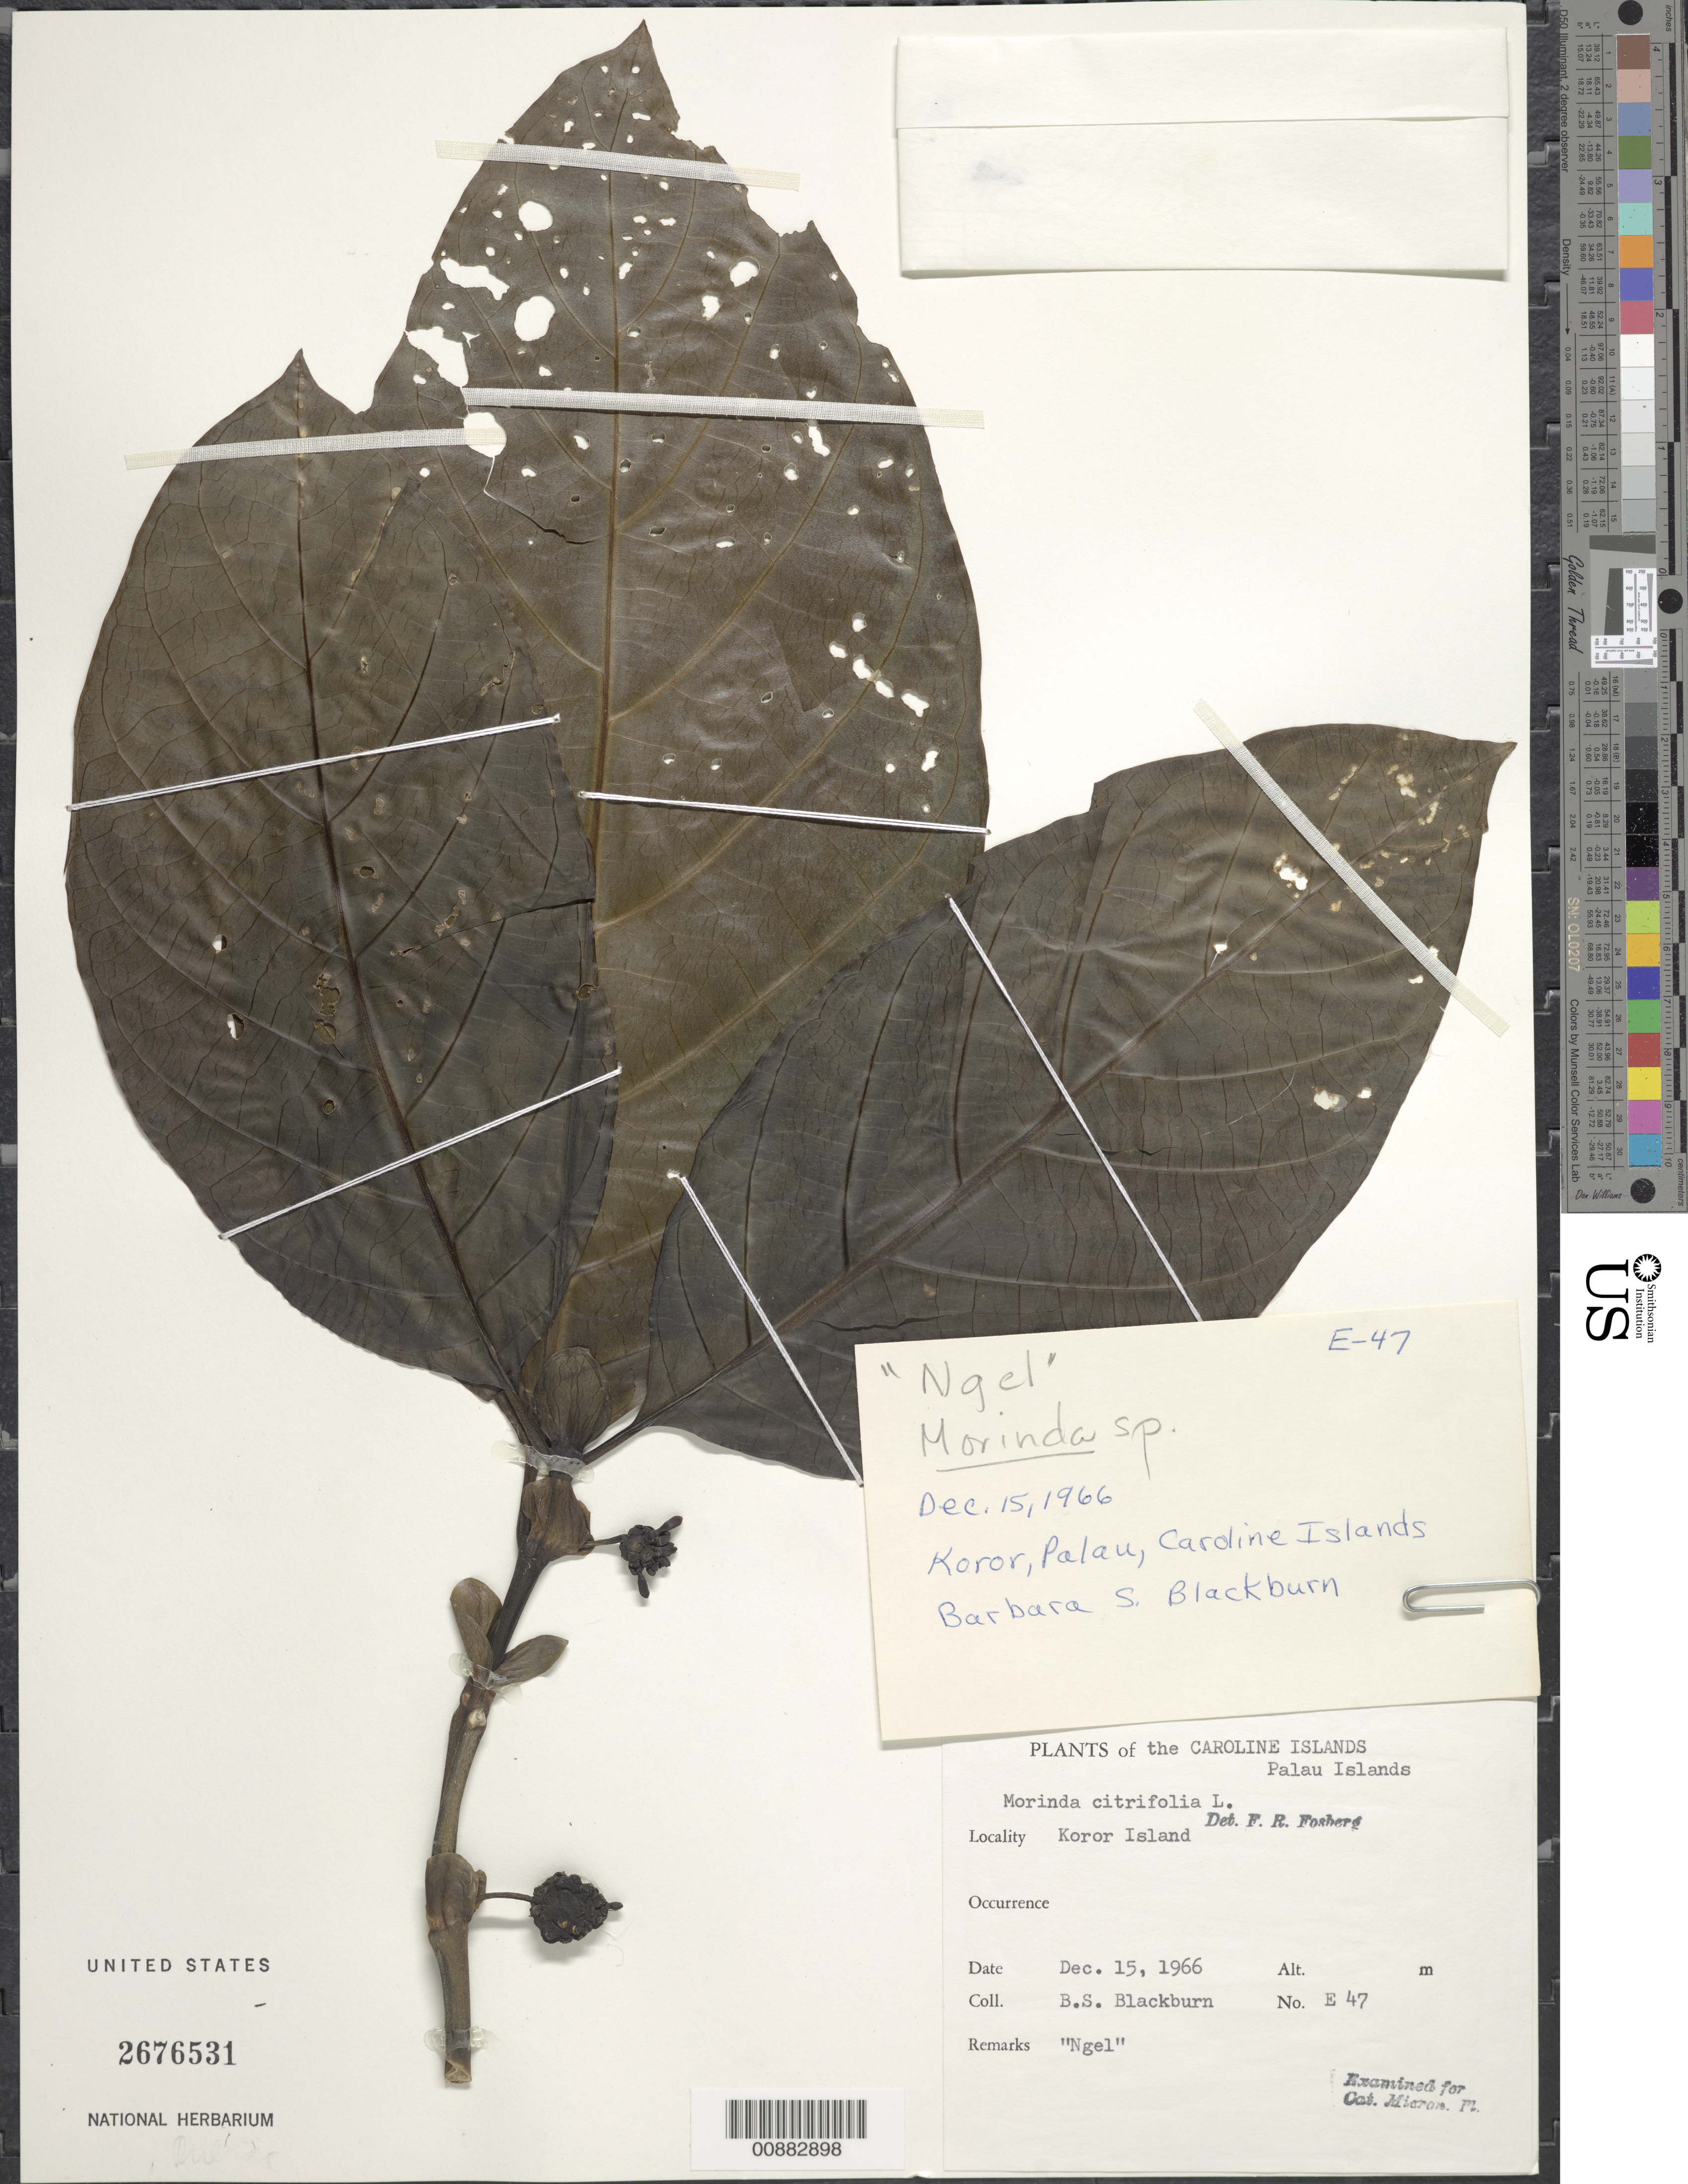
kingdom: Plantae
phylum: Tracheophyta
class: Magnoliopsida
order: Gentianales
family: Rubiaceae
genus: Morinda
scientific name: Morinda citrifolia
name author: L.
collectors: B. S. Blackburn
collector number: E 47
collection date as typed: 15 Dec 1966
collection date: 1966-12-15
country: Palau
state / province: Koror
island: Oreor (Koror)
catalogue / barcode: US 2676531